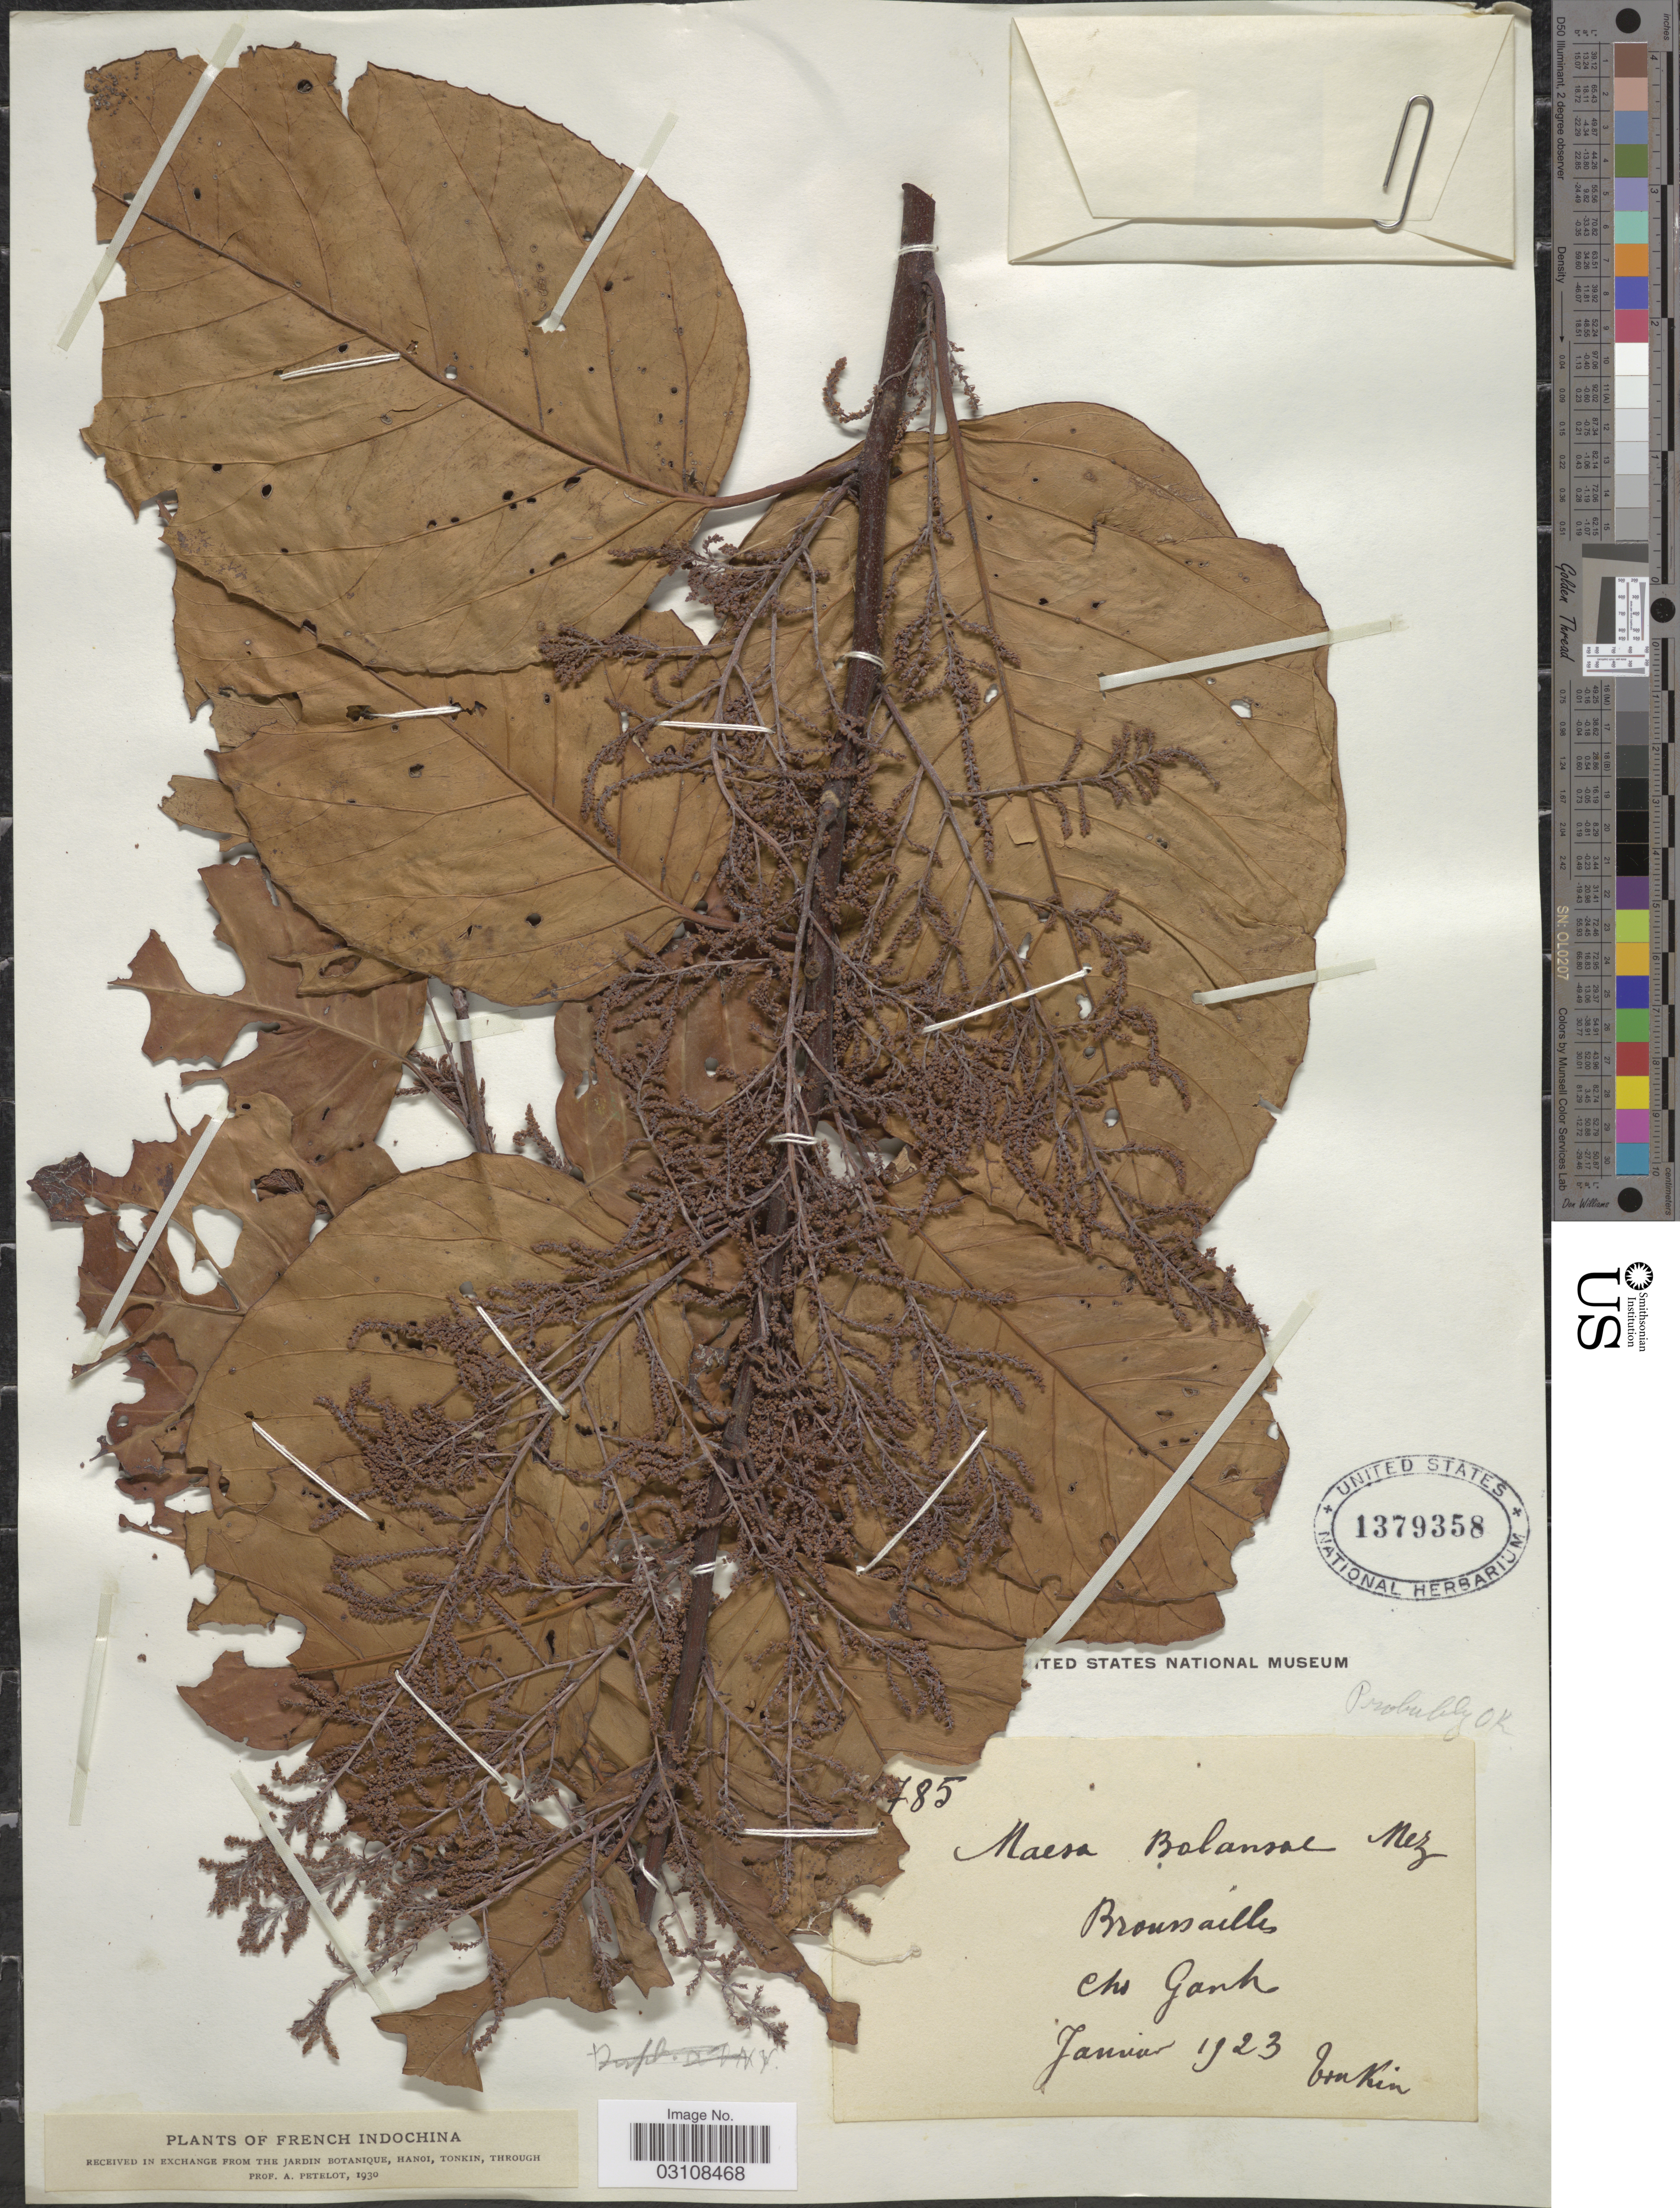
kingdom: Plantae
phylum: Tracheophyta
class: Magnoliopsida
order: Ericales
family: Primulaceae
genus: Maesa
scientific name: Maesa balansae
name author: Mez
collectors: A. Petelot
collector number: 785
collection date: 1923-01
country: Vietnam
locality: French Indochina. Cho Ganh.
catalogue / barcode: US 1379358